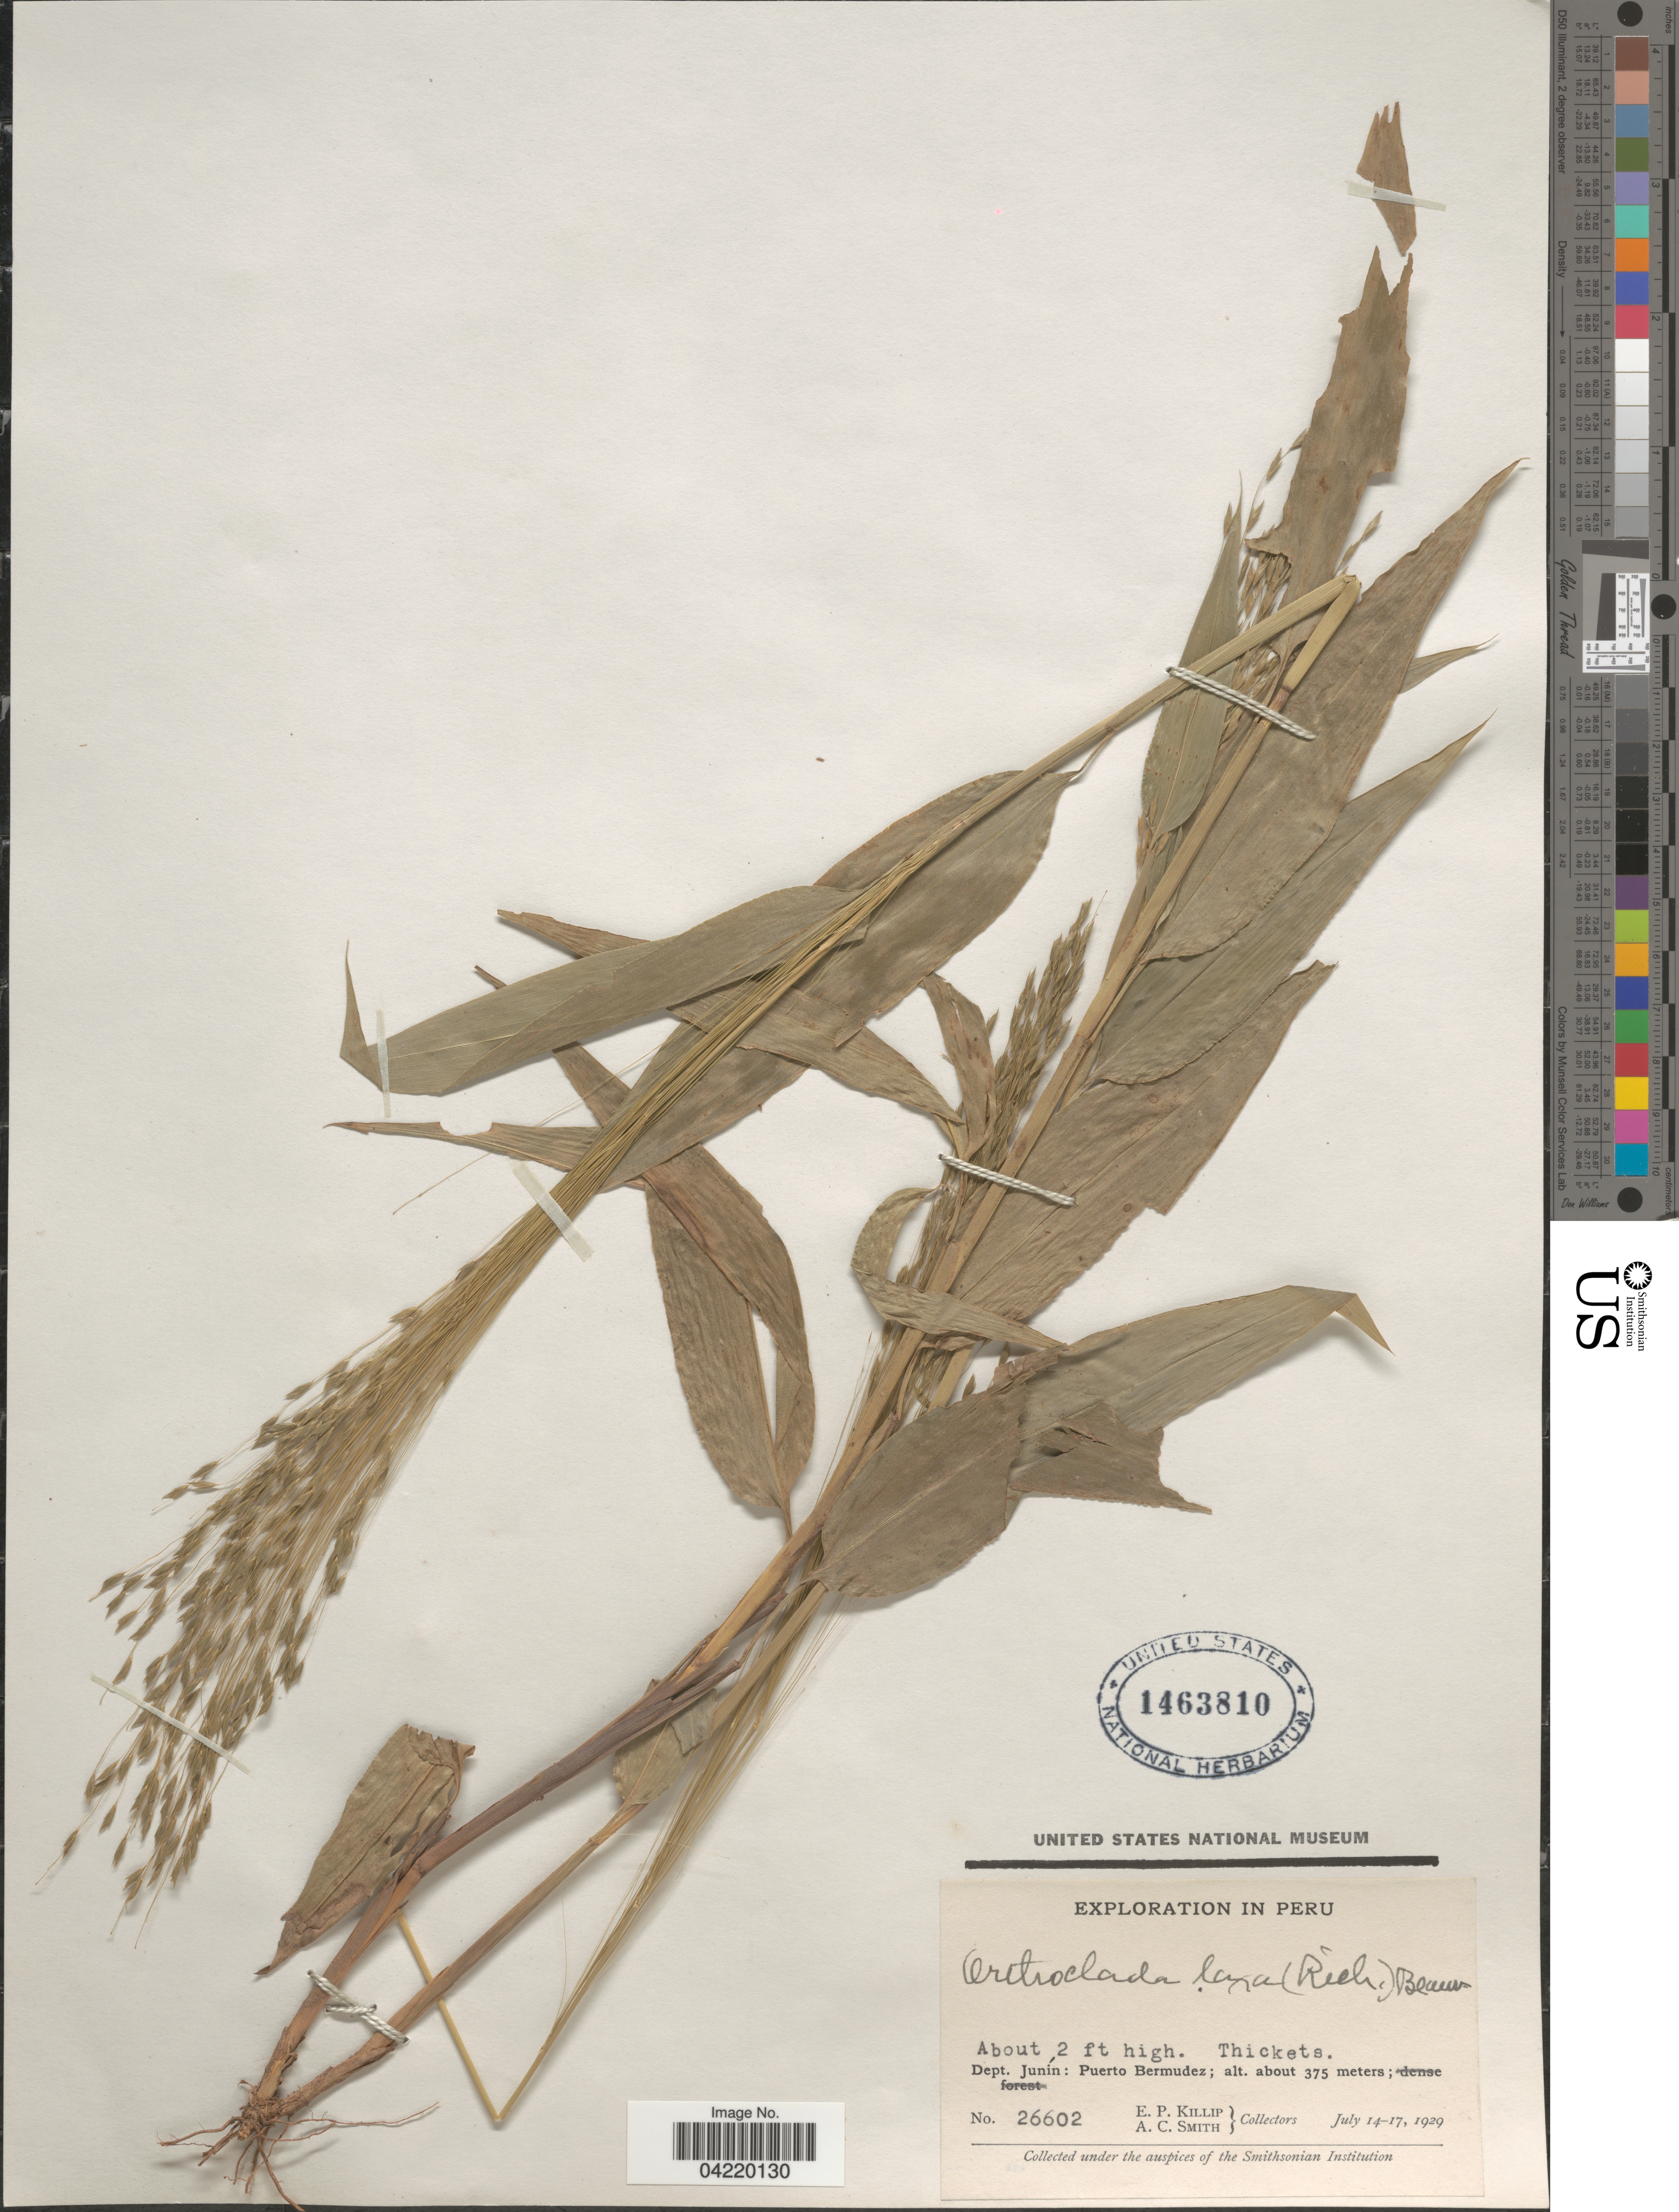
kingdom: Plantae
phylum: Tracheophyta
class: Liliopsida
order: Poales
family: Poaceae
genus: Orthoclada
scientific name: Orthoclada laxa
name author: P. Beauv.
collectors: E. P. Killip & A. C. Smith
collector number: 26602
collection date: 1929-07-14/1929-07-17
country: Peru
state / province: Junín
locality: Exploration in Peru. Dept. Junín: Puerto Bermudez.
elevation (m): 375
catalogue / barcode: US 1463810